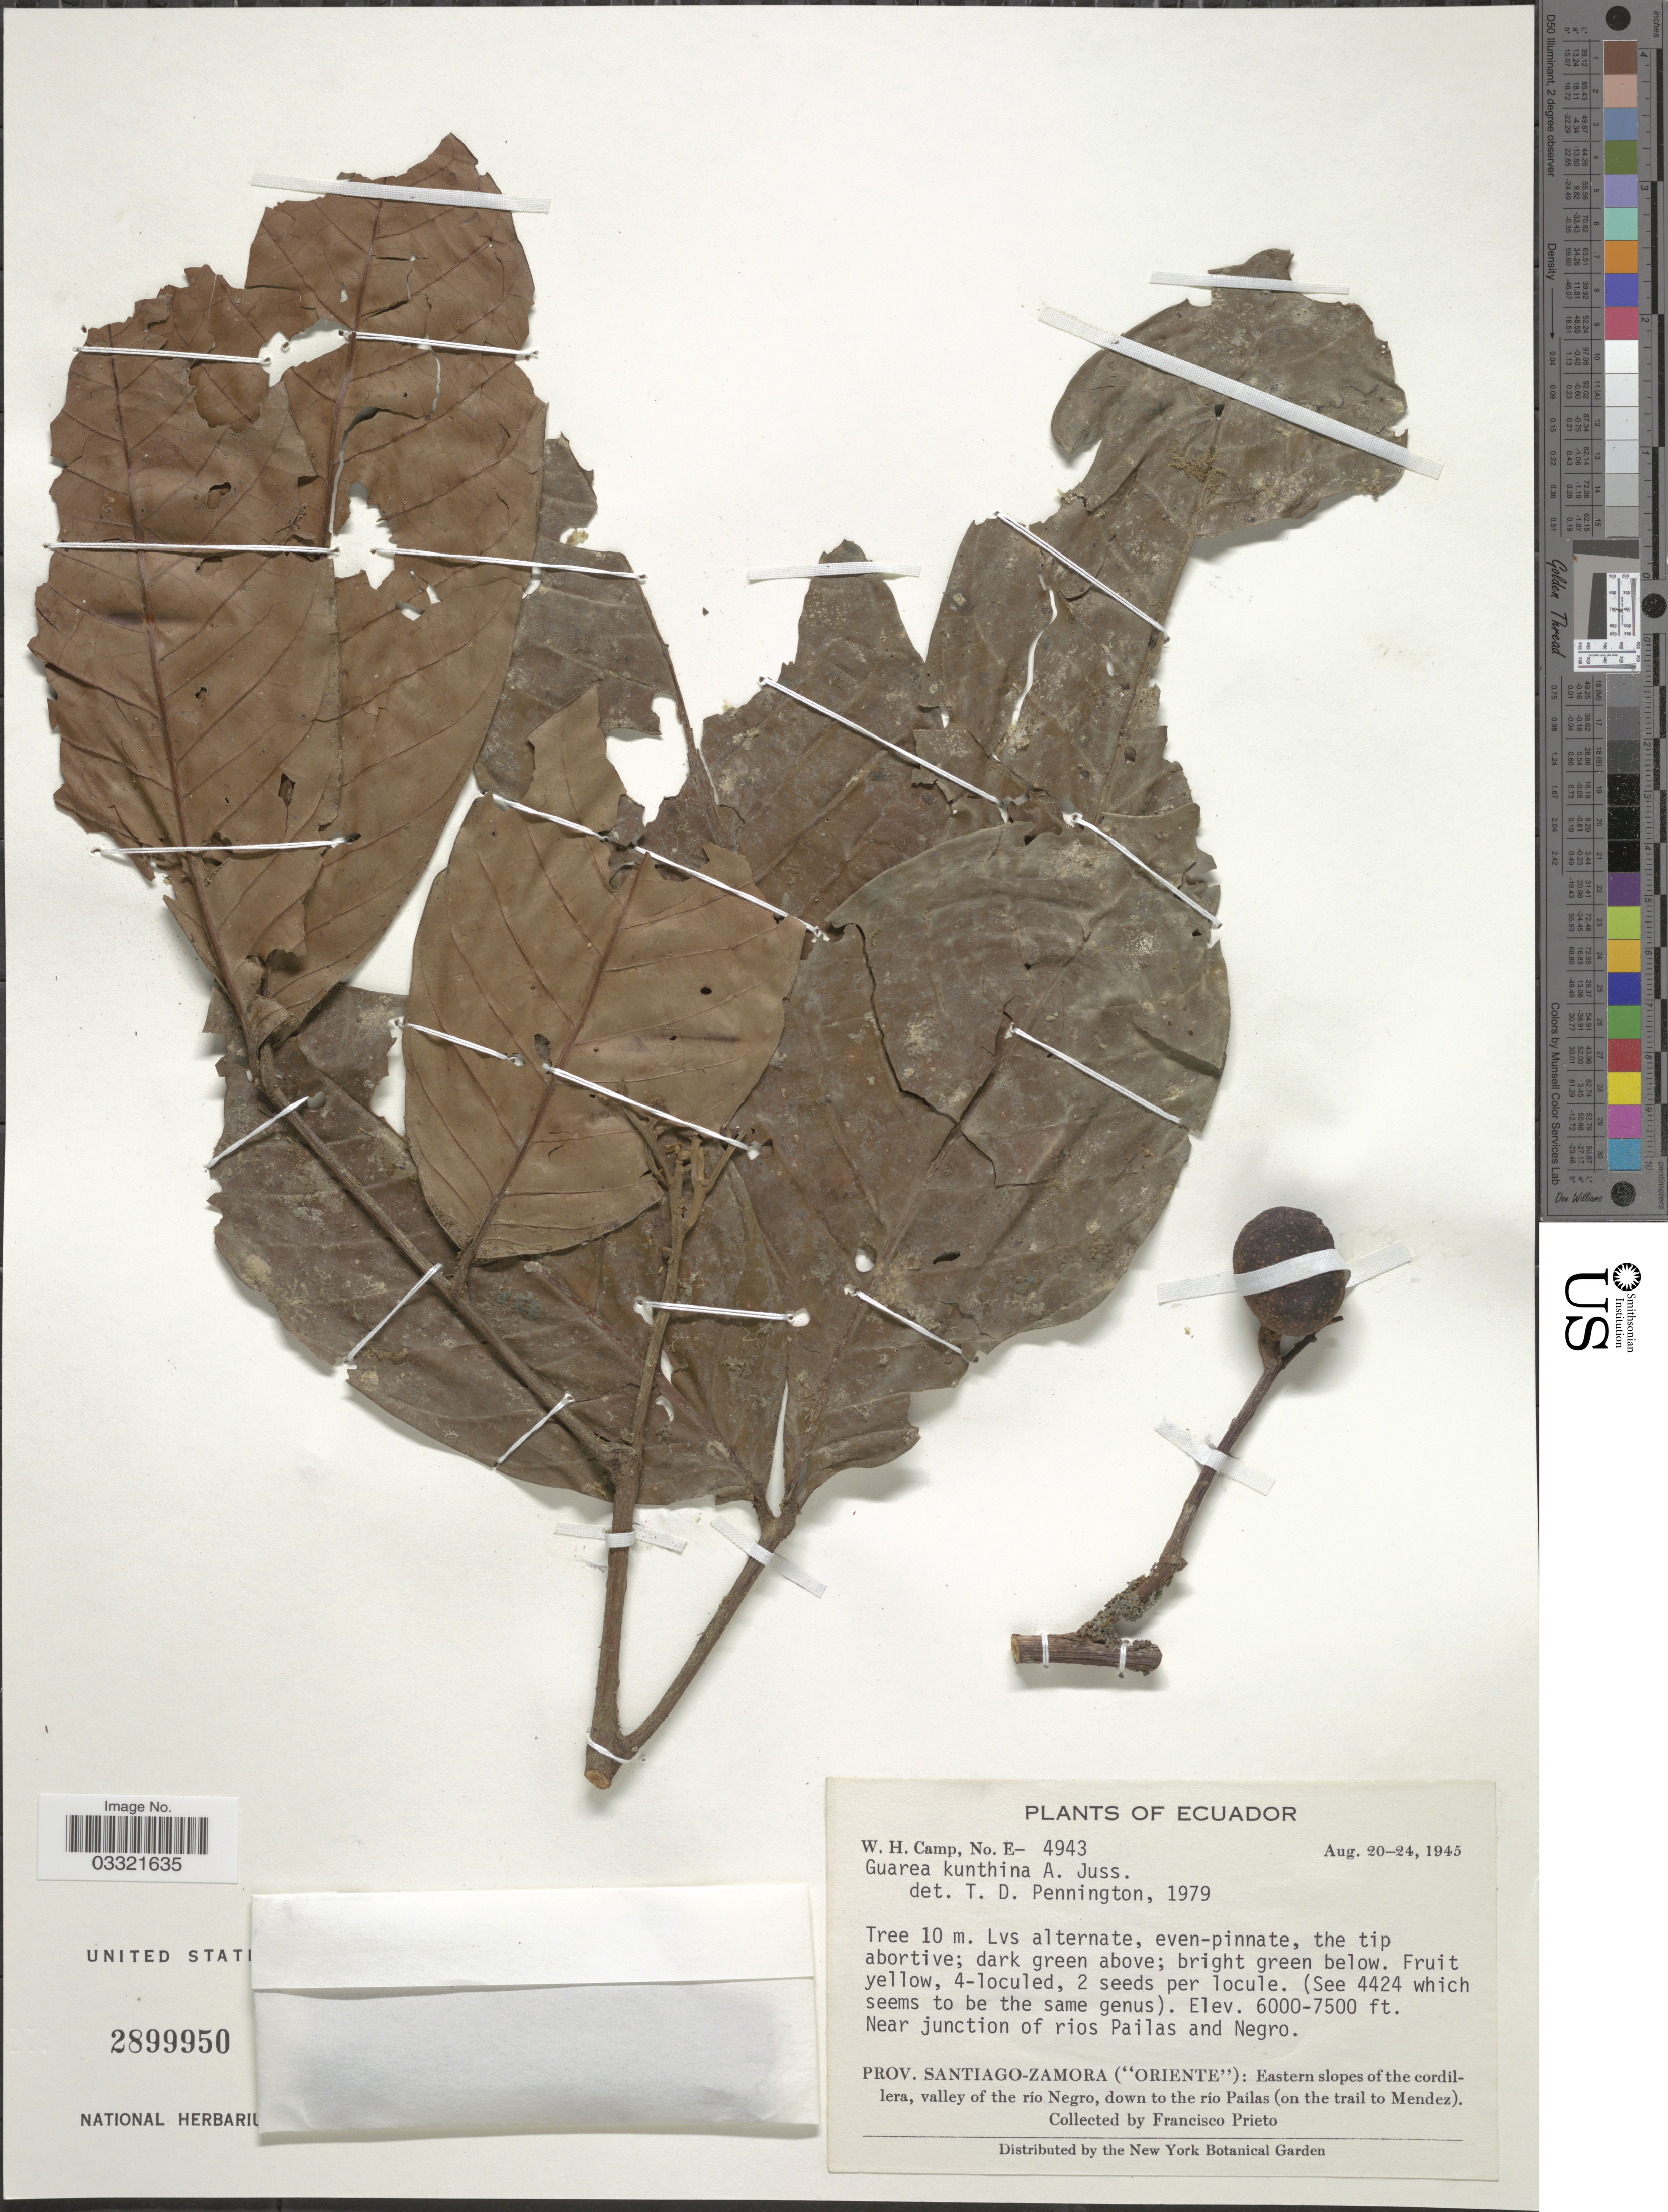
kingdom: Plantae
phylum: Tracheophyta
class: Magnoliopsida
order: Sapindales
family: Meliaceae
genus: Guarea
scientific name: Guarea kunthiana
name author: A. Juss.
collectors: F. Prieto & W. H. Camp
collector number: E-4943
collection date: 1945-08-20/1945-08-24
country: Ecuador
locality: Near junction of rios Pailas and Negro. Prov. Santiago-Zamora ("Oriente"): Eastern slopes of the cordillera, valley of the río Negro, down to the río Pailas (on the trail to Mendez).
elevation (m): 1829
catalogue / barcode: US 2899950